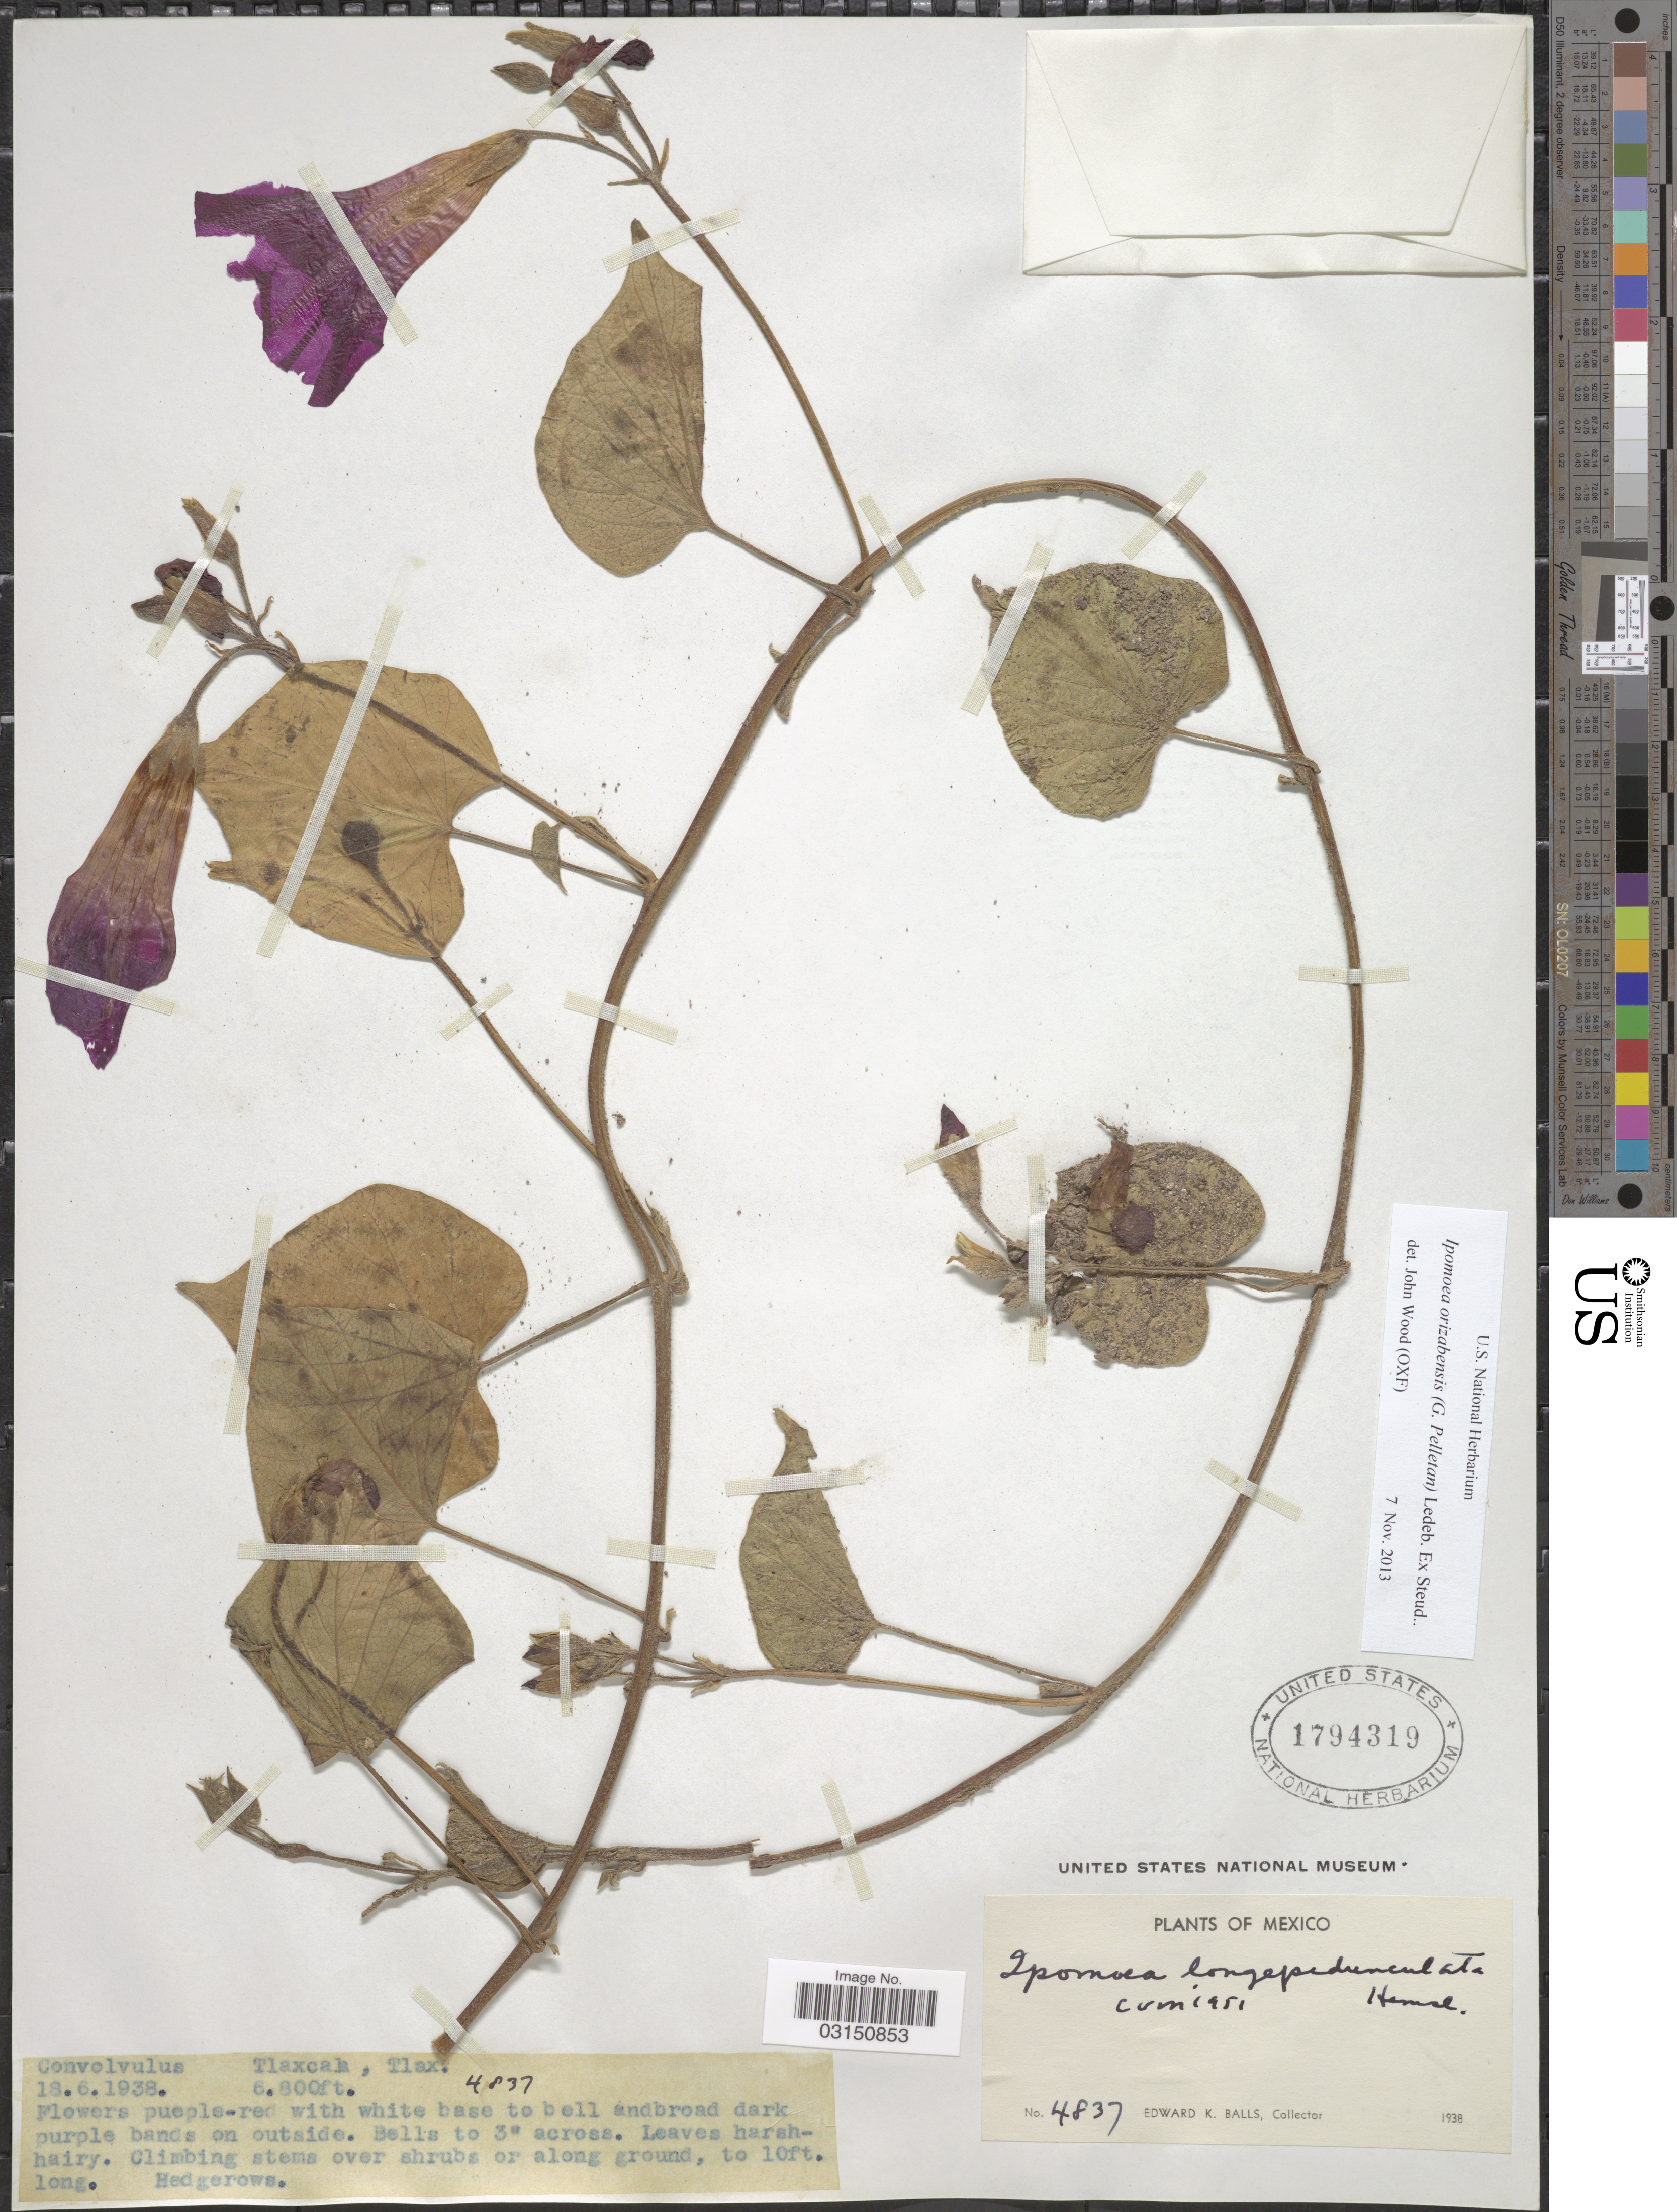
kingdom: Plantae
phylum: Tracheophyta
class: Magnoliopsida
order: Solanales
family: Convolvulaceae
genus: Ipomoea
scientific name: Ipomoea orizabensis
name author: (G. Pelletan) Ledeb. ex Steud.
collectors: E. K. Balls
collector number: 4837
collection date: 1938-06-18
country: Mexico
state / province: Tlaxcala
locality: Tlaxcala.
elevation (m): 2073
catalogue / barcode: US 1794319